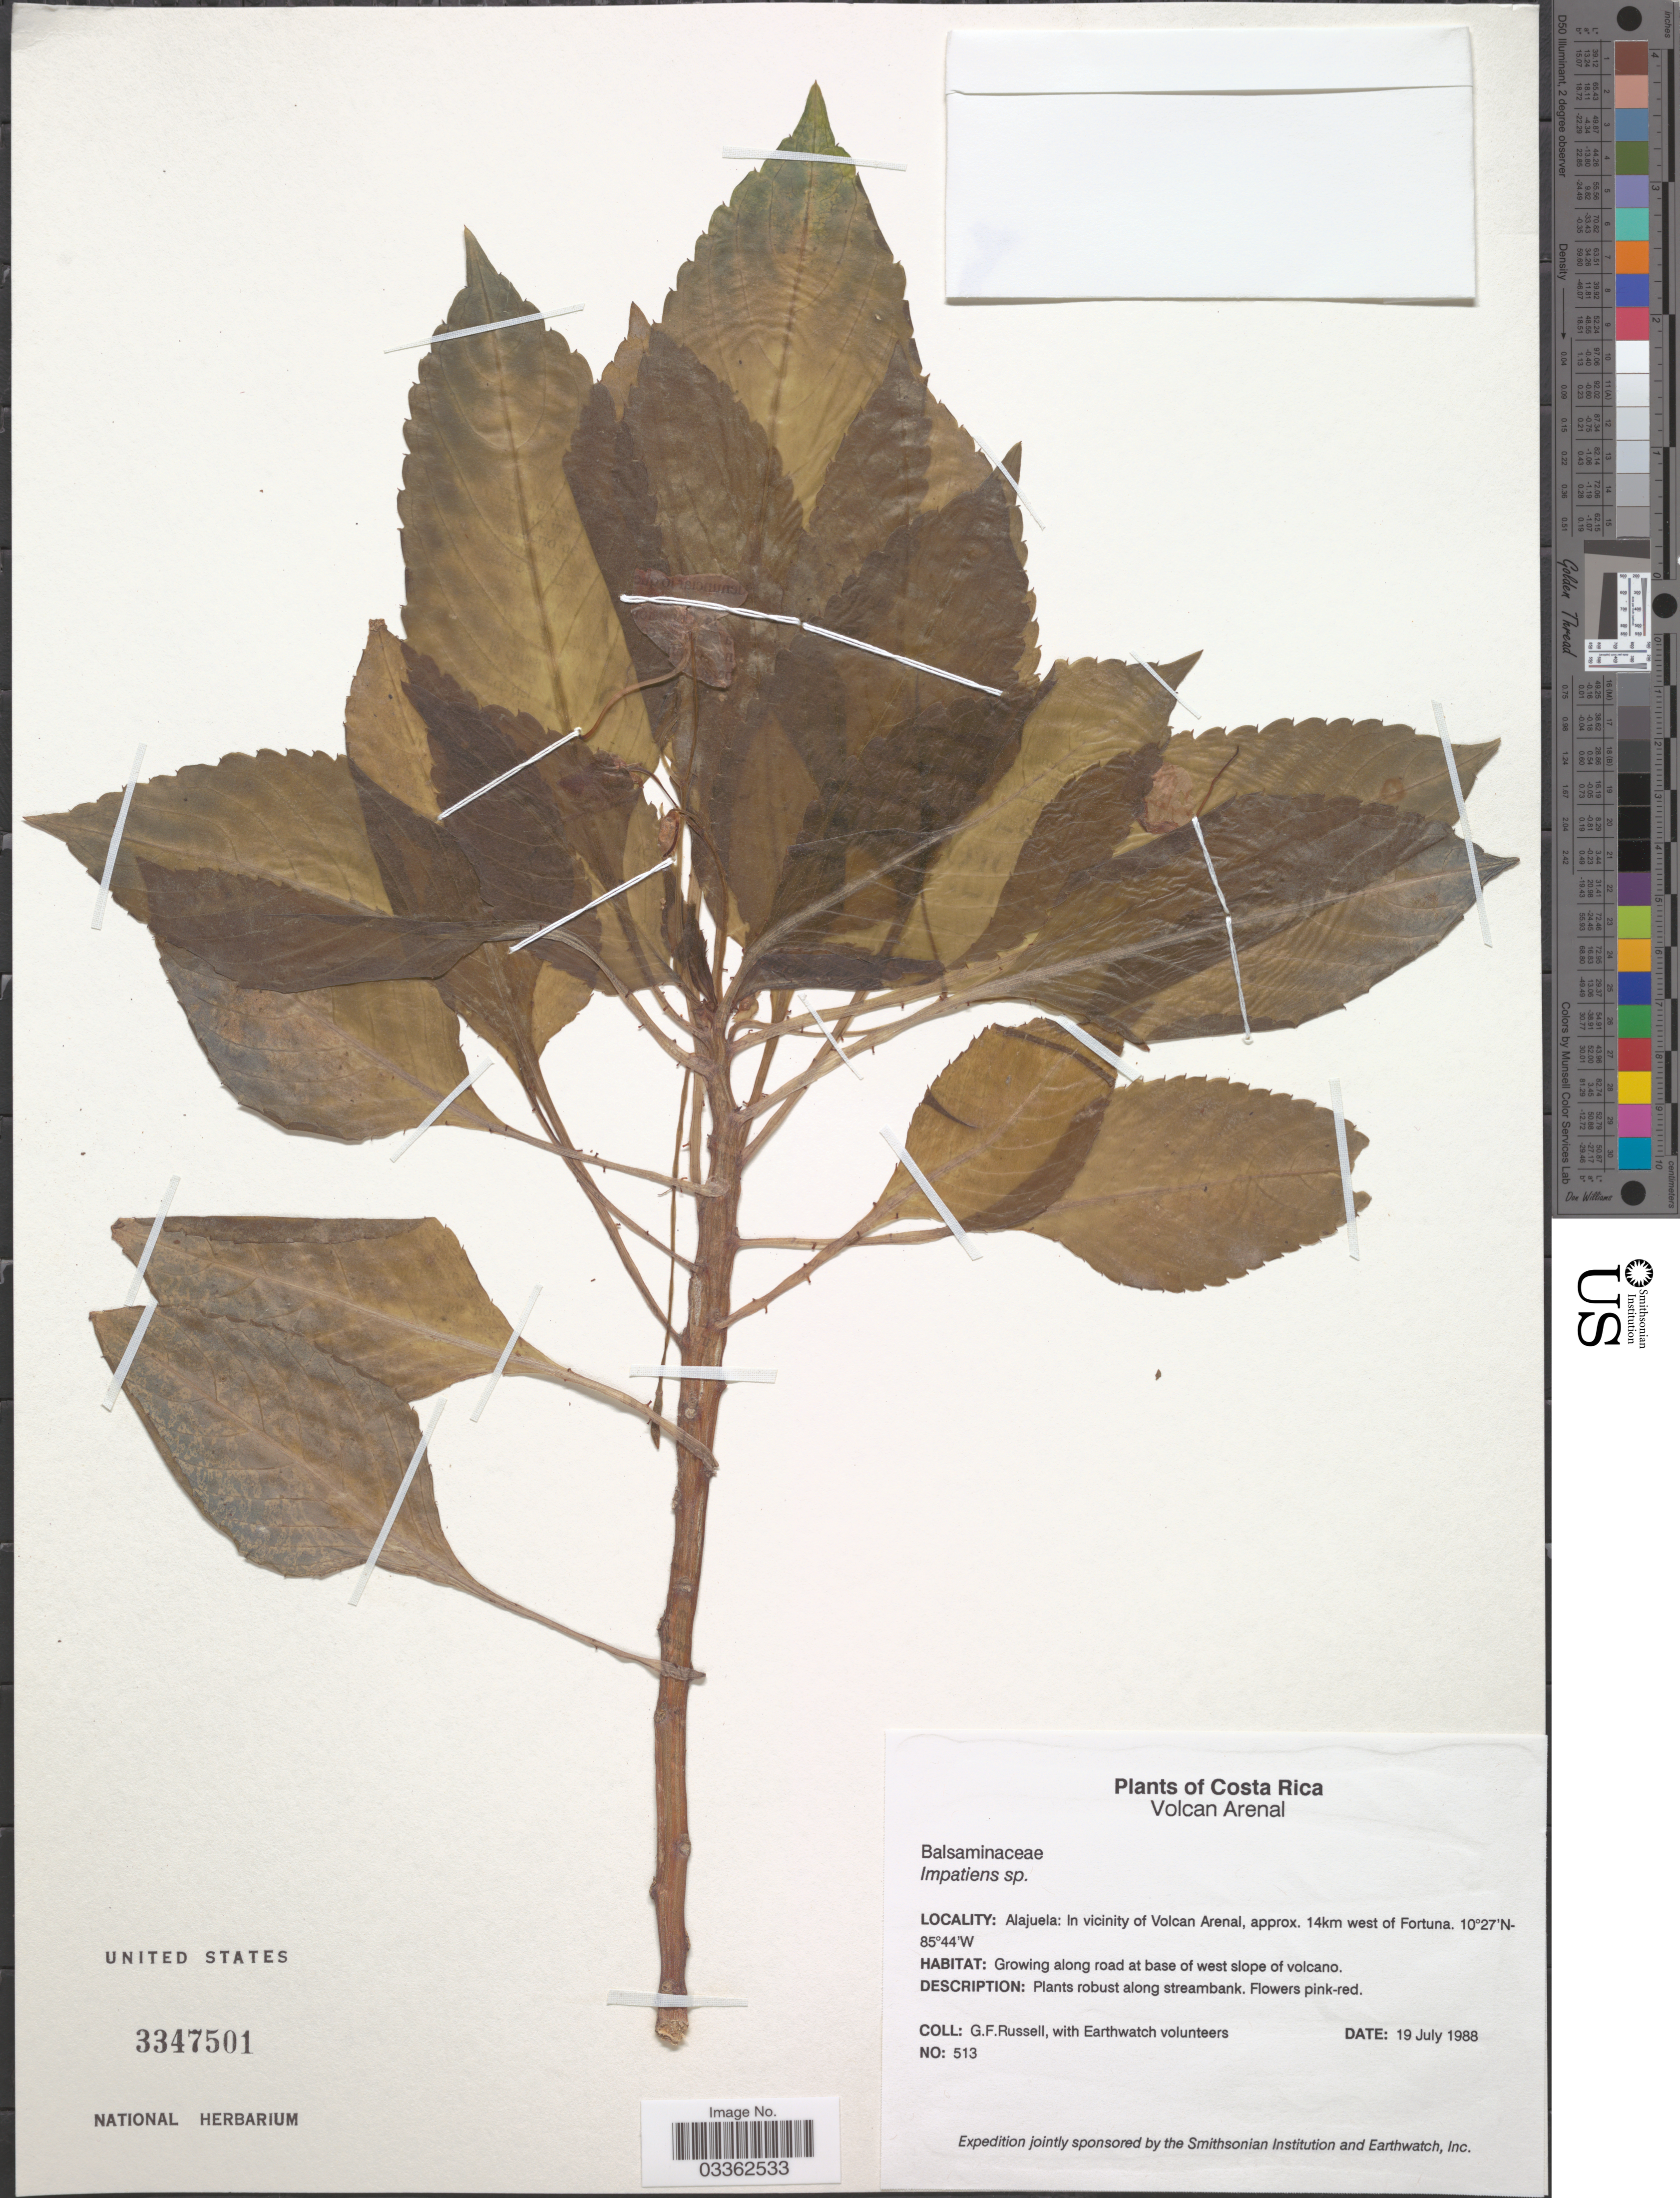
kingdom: Plantae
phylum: Tracheophyta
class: Magnoliopsida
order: Ericales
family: Balsaminaceae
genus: Impatiens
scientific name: Impatiens sp.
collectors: G. Russell & Earthwatch Volunteers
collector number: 513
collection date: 1988-07-19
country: Costa Rica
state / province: Alajuela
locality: Volcan Arenal. In vicinity of Volcan Arenal, approx. 14km west of Fortuna.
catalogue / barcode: US 3347501